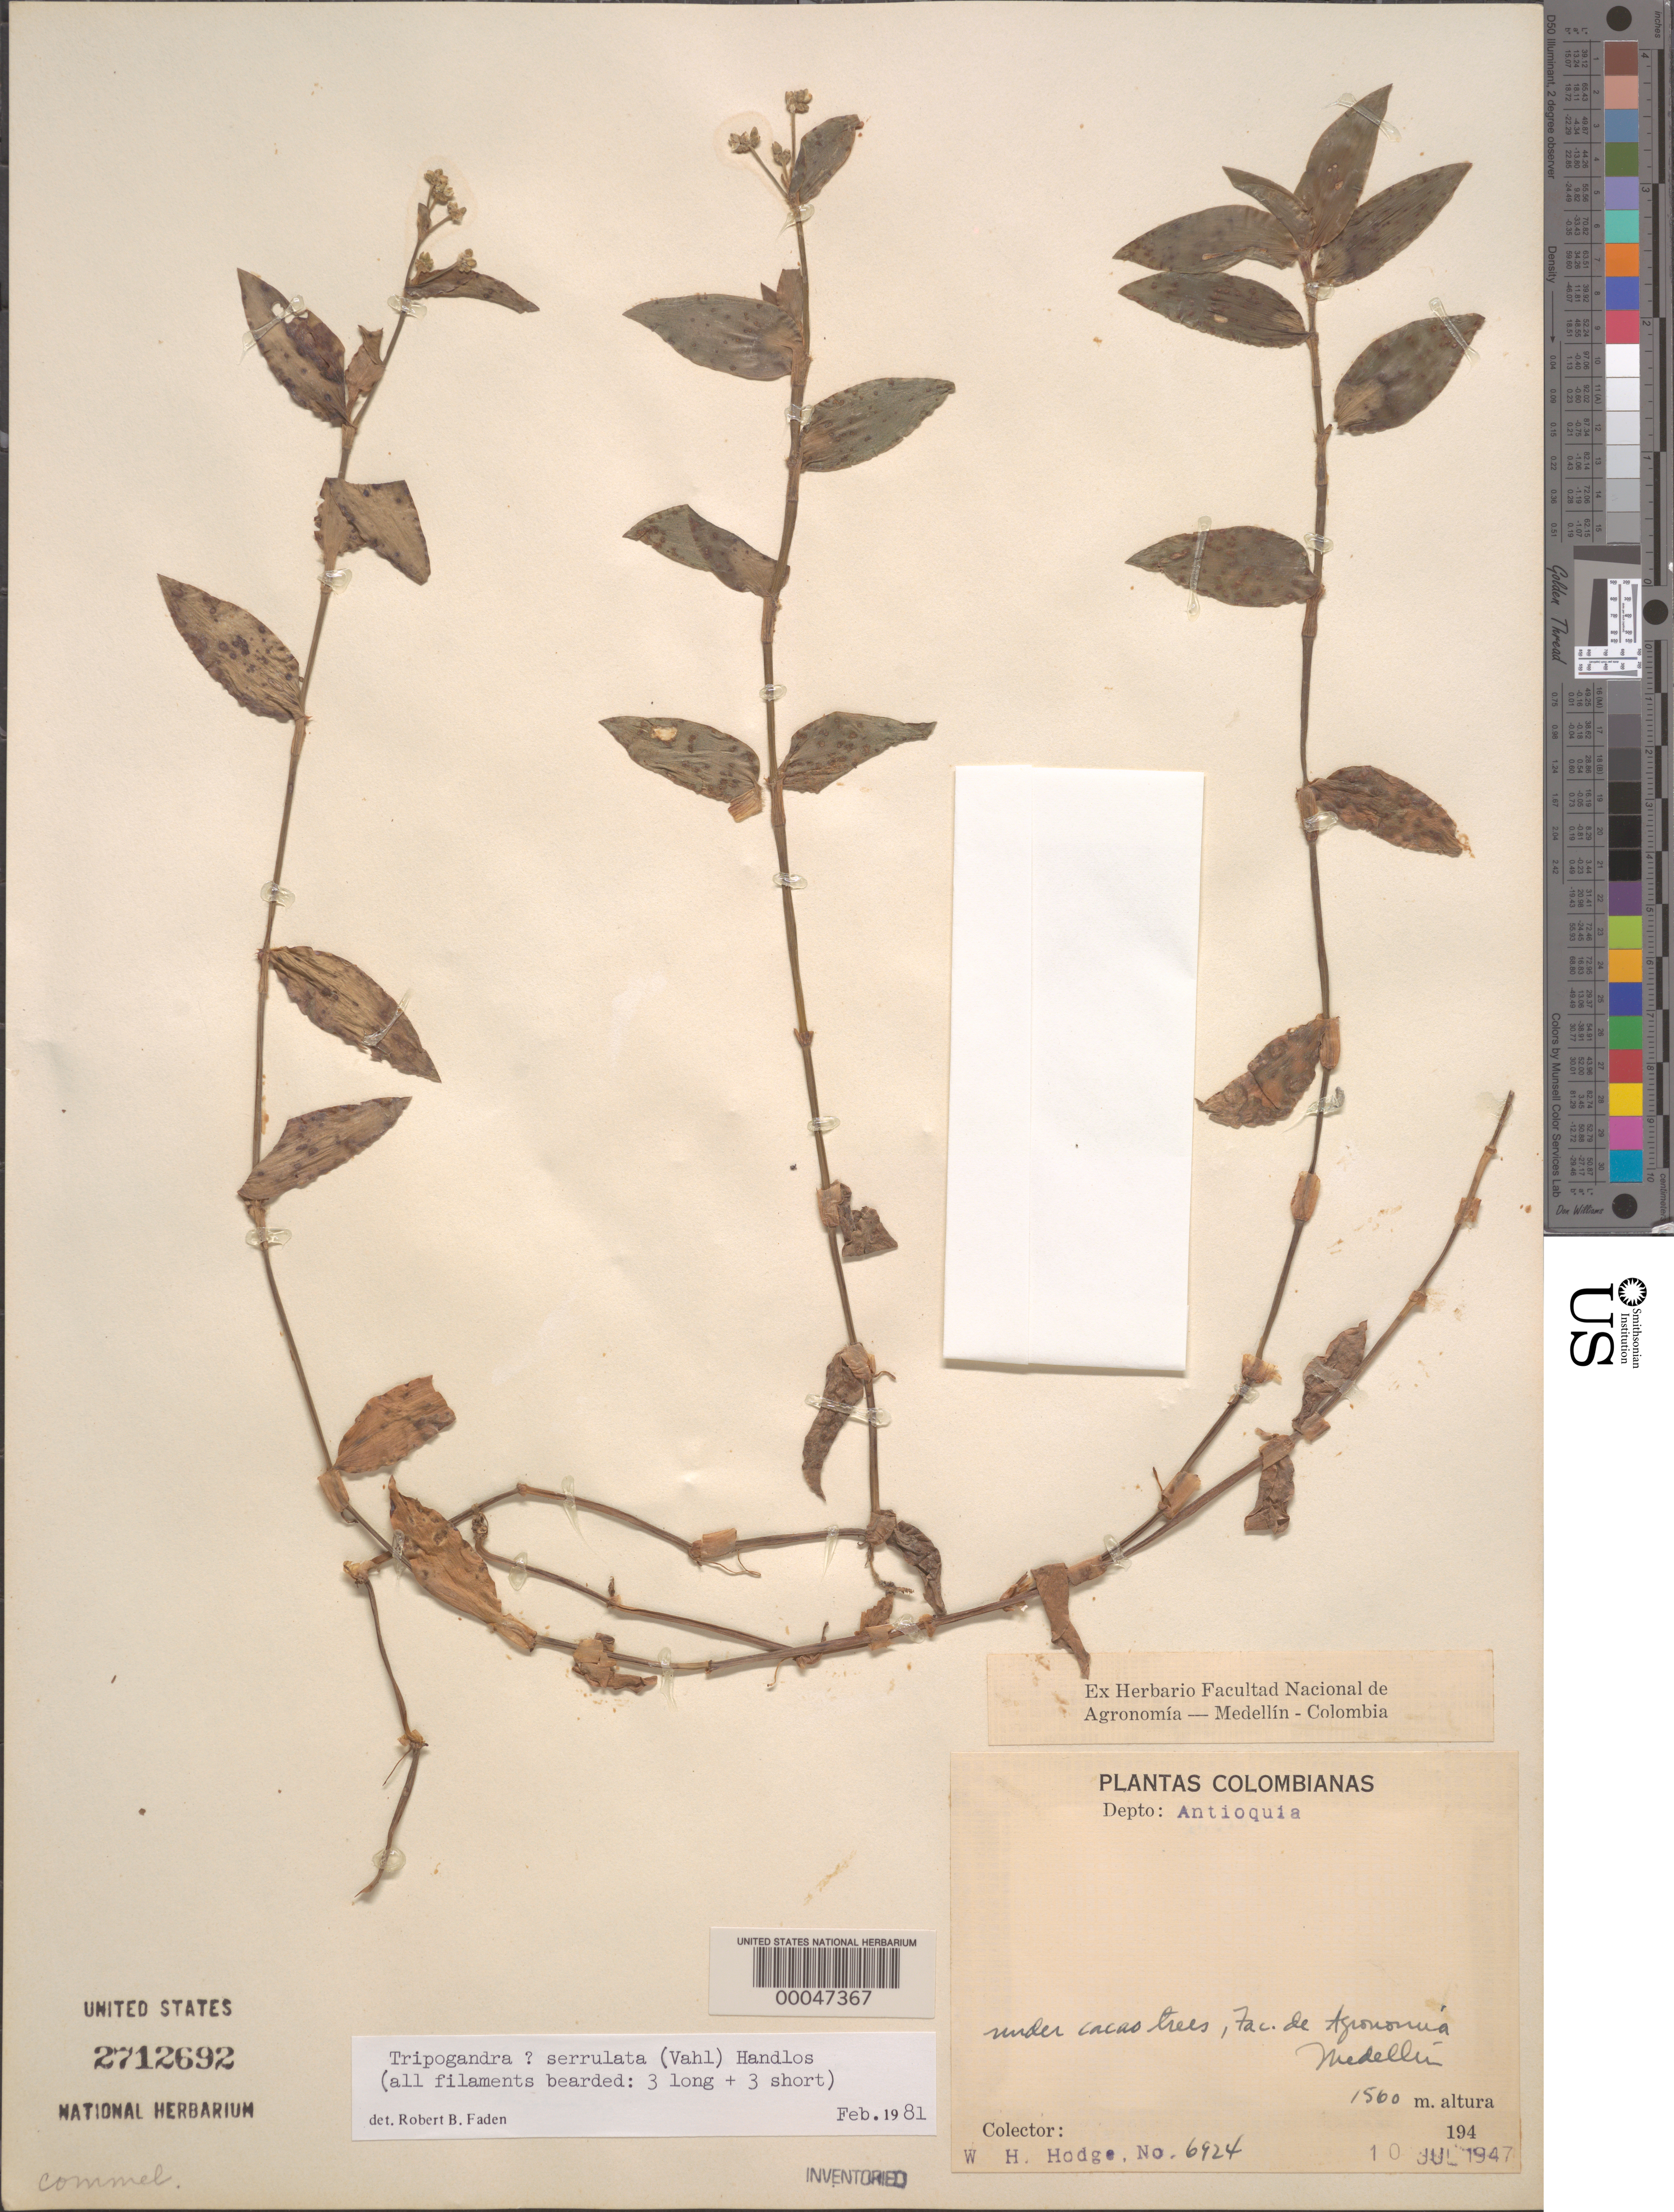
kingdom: Plantae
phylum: Tracheophyta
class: Liliopsida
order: Commelinales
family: Commelinaceae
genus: Tripogandra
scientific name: Tripogandra serrulata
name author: (Vahl) Handlos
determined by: Faden, Robert B., (US), Smithsonian Institution - National Museum of Natural History (UNITED STATES)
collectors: W. Hodge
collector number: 6924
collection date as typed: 10 Jul 1947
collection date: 1947-07-10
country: Colombia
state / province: Antioquia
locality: Medellin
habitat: Under cacao trees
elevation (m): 1560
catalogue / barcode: US 2712692